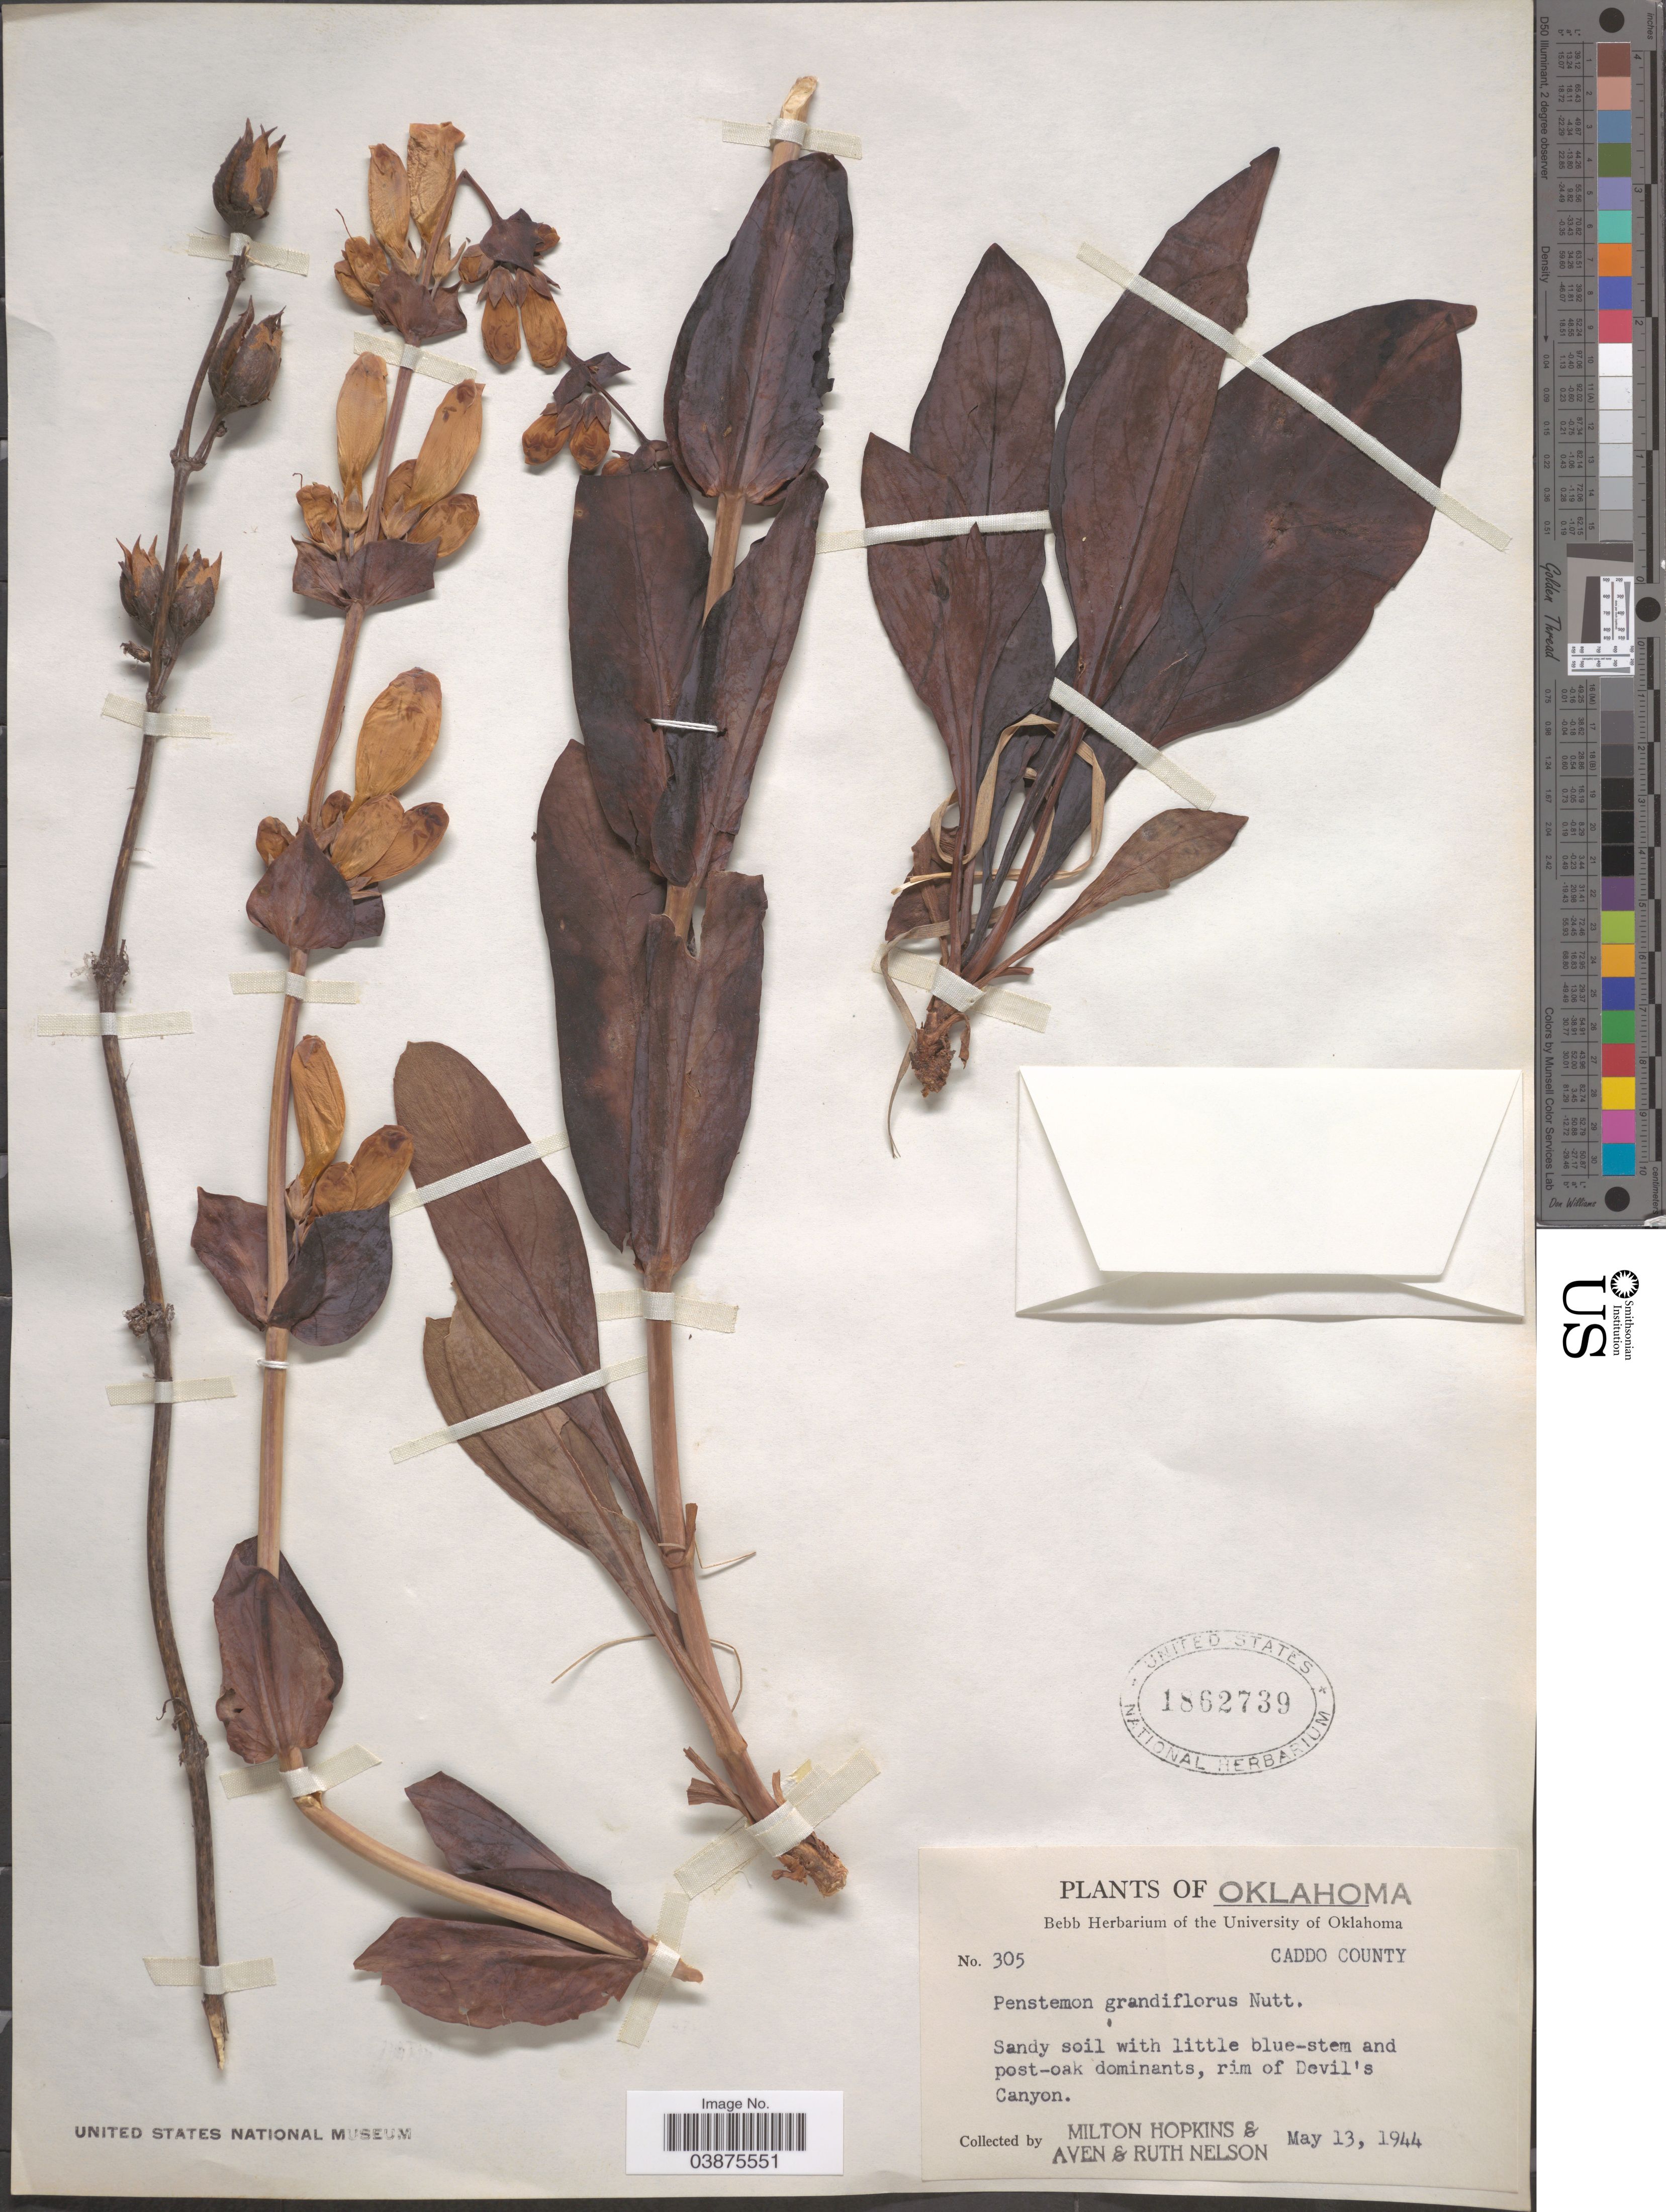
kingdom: Plantae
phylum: Tracheophyta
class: Magnoliopsida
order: Lamiales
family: Plantaginaceae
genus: Penstemon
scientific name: Penstemon grandiflorus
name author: Nutt.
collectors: M. Hopkins, A. Nelson & R. A. Nelson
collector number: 305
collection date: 1944-05-13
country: United States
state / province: Oklahoma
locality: Caddo County. Rim of Devil's Canyon.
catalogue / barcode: US 1862739